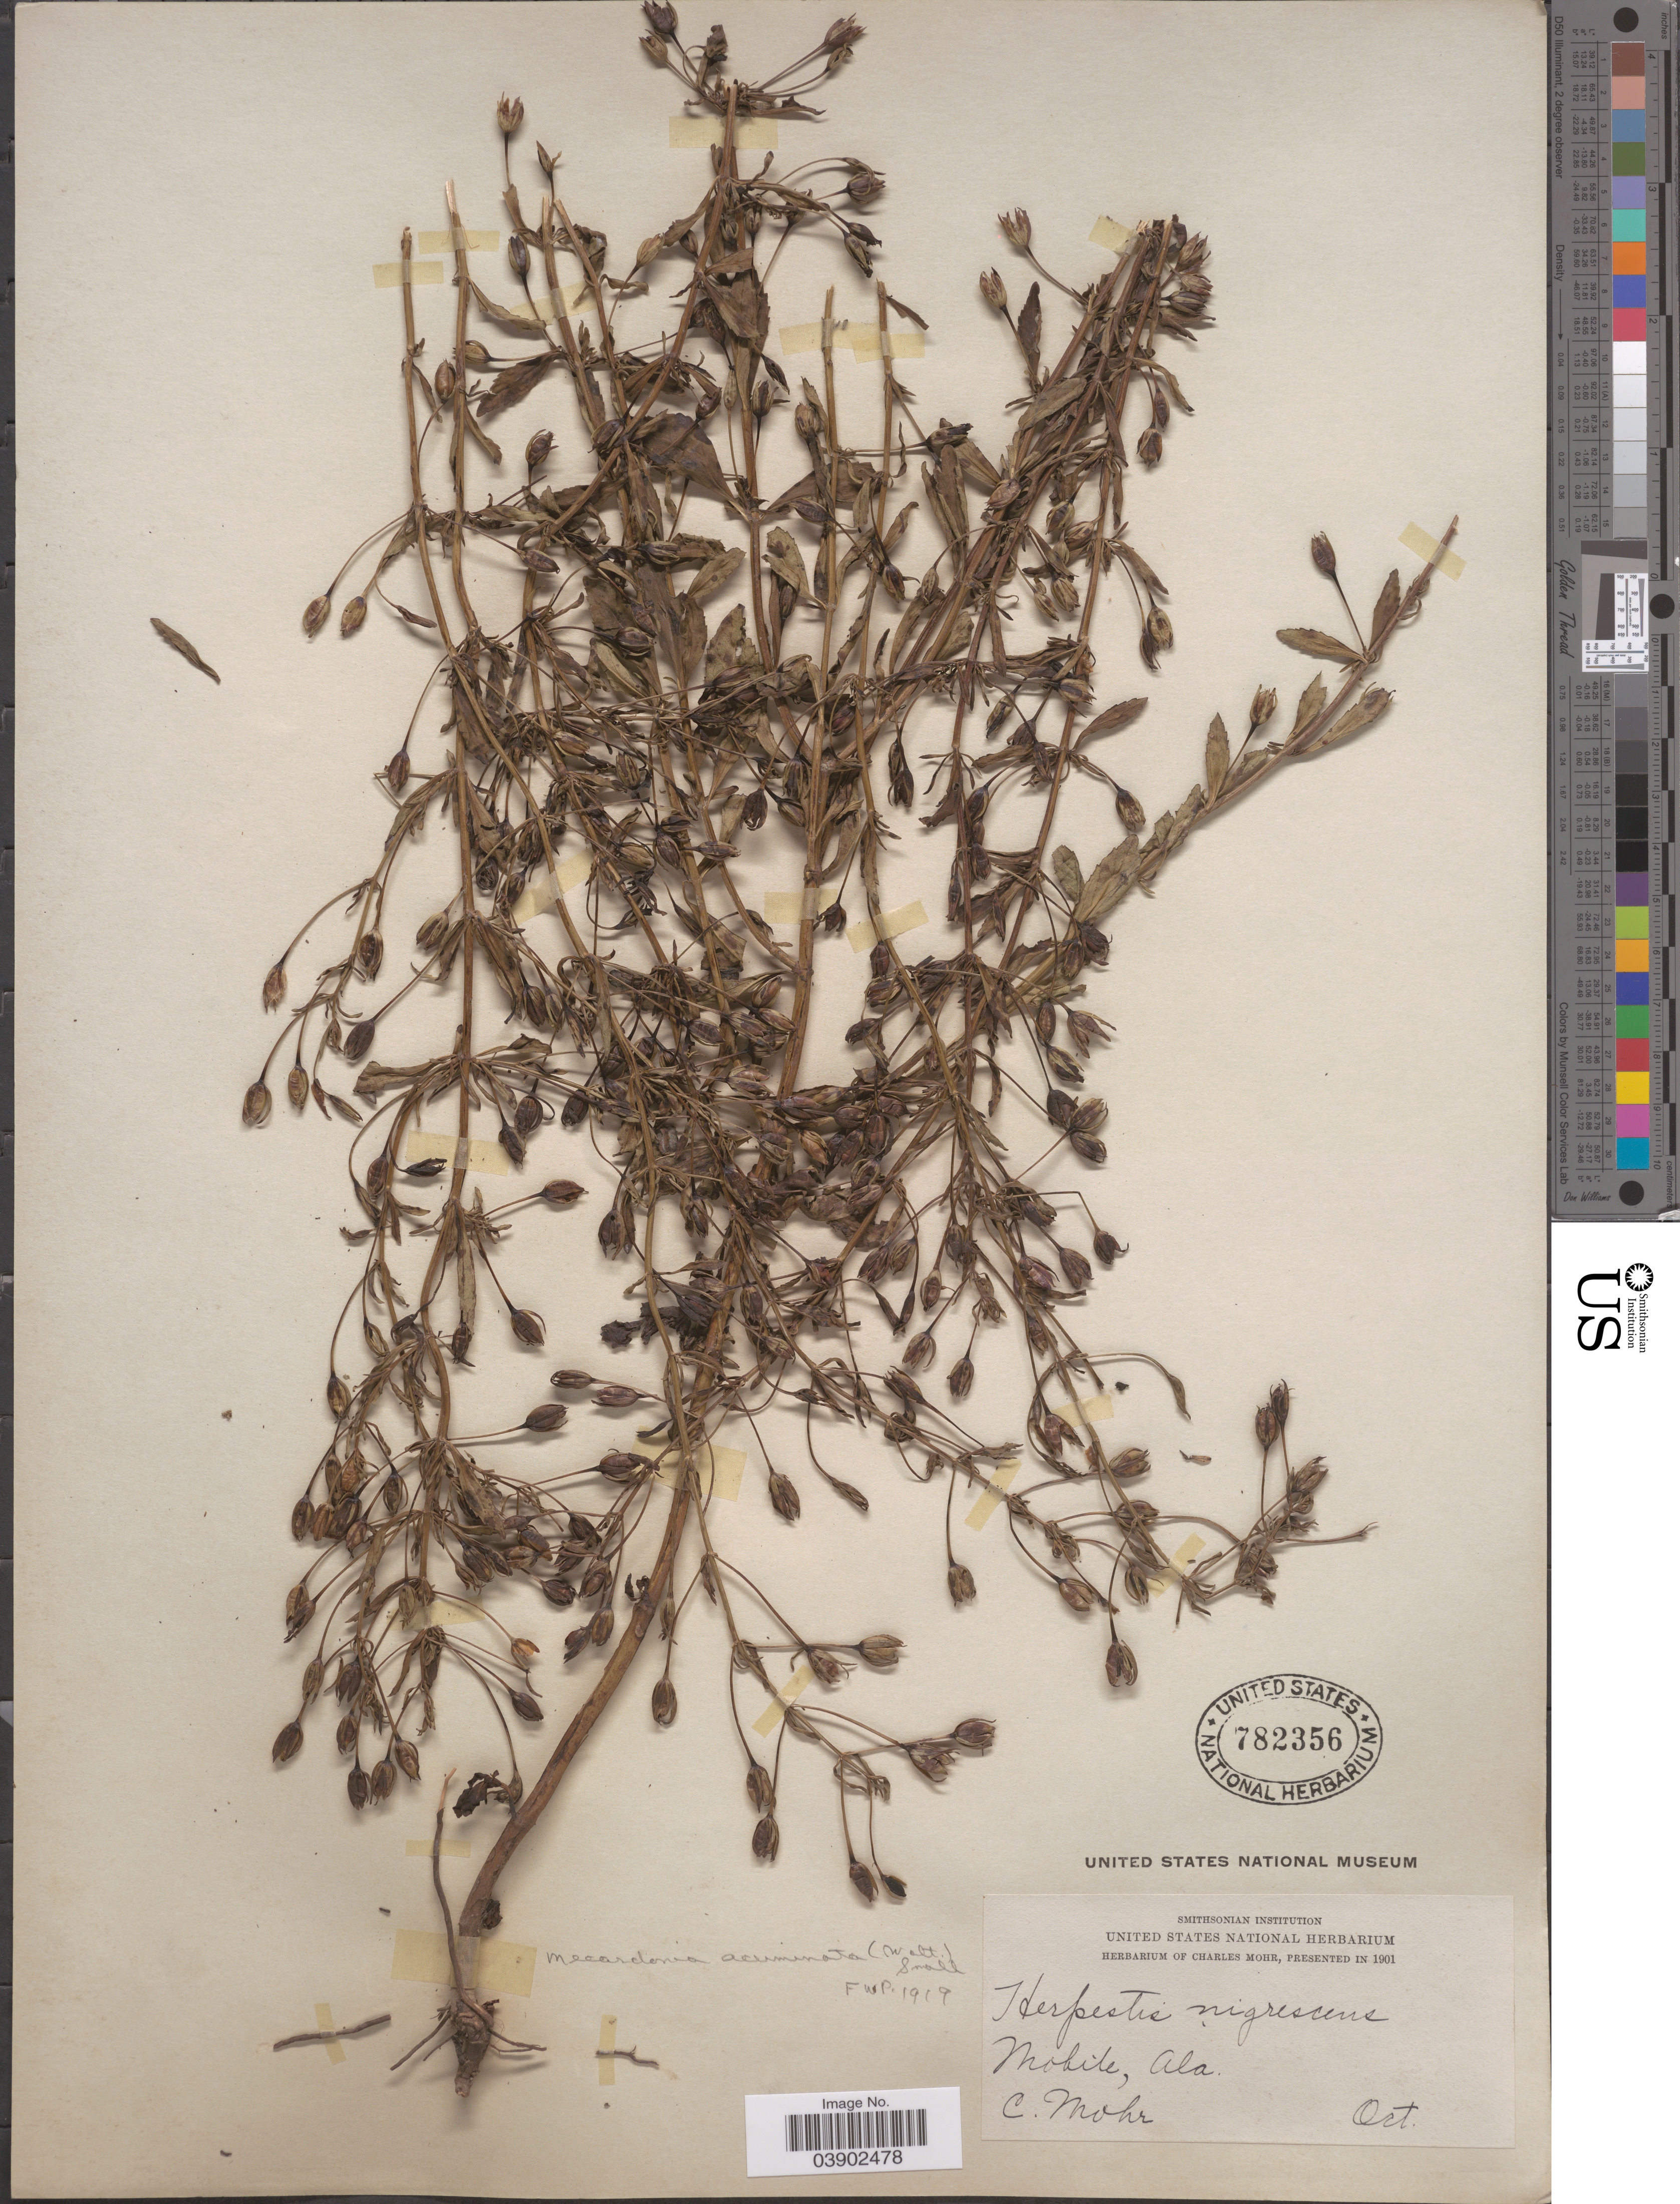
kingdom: Plantae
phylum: Tracheophyta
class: Magnoliopsida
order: Lamiales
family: Plantaginaceae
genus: Mecardonia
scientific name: Mecardonia acuminata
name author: (Walter) Small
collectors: C. T. Mohr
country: United States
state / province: Alabama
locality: Mobile.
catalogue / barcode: US 782356